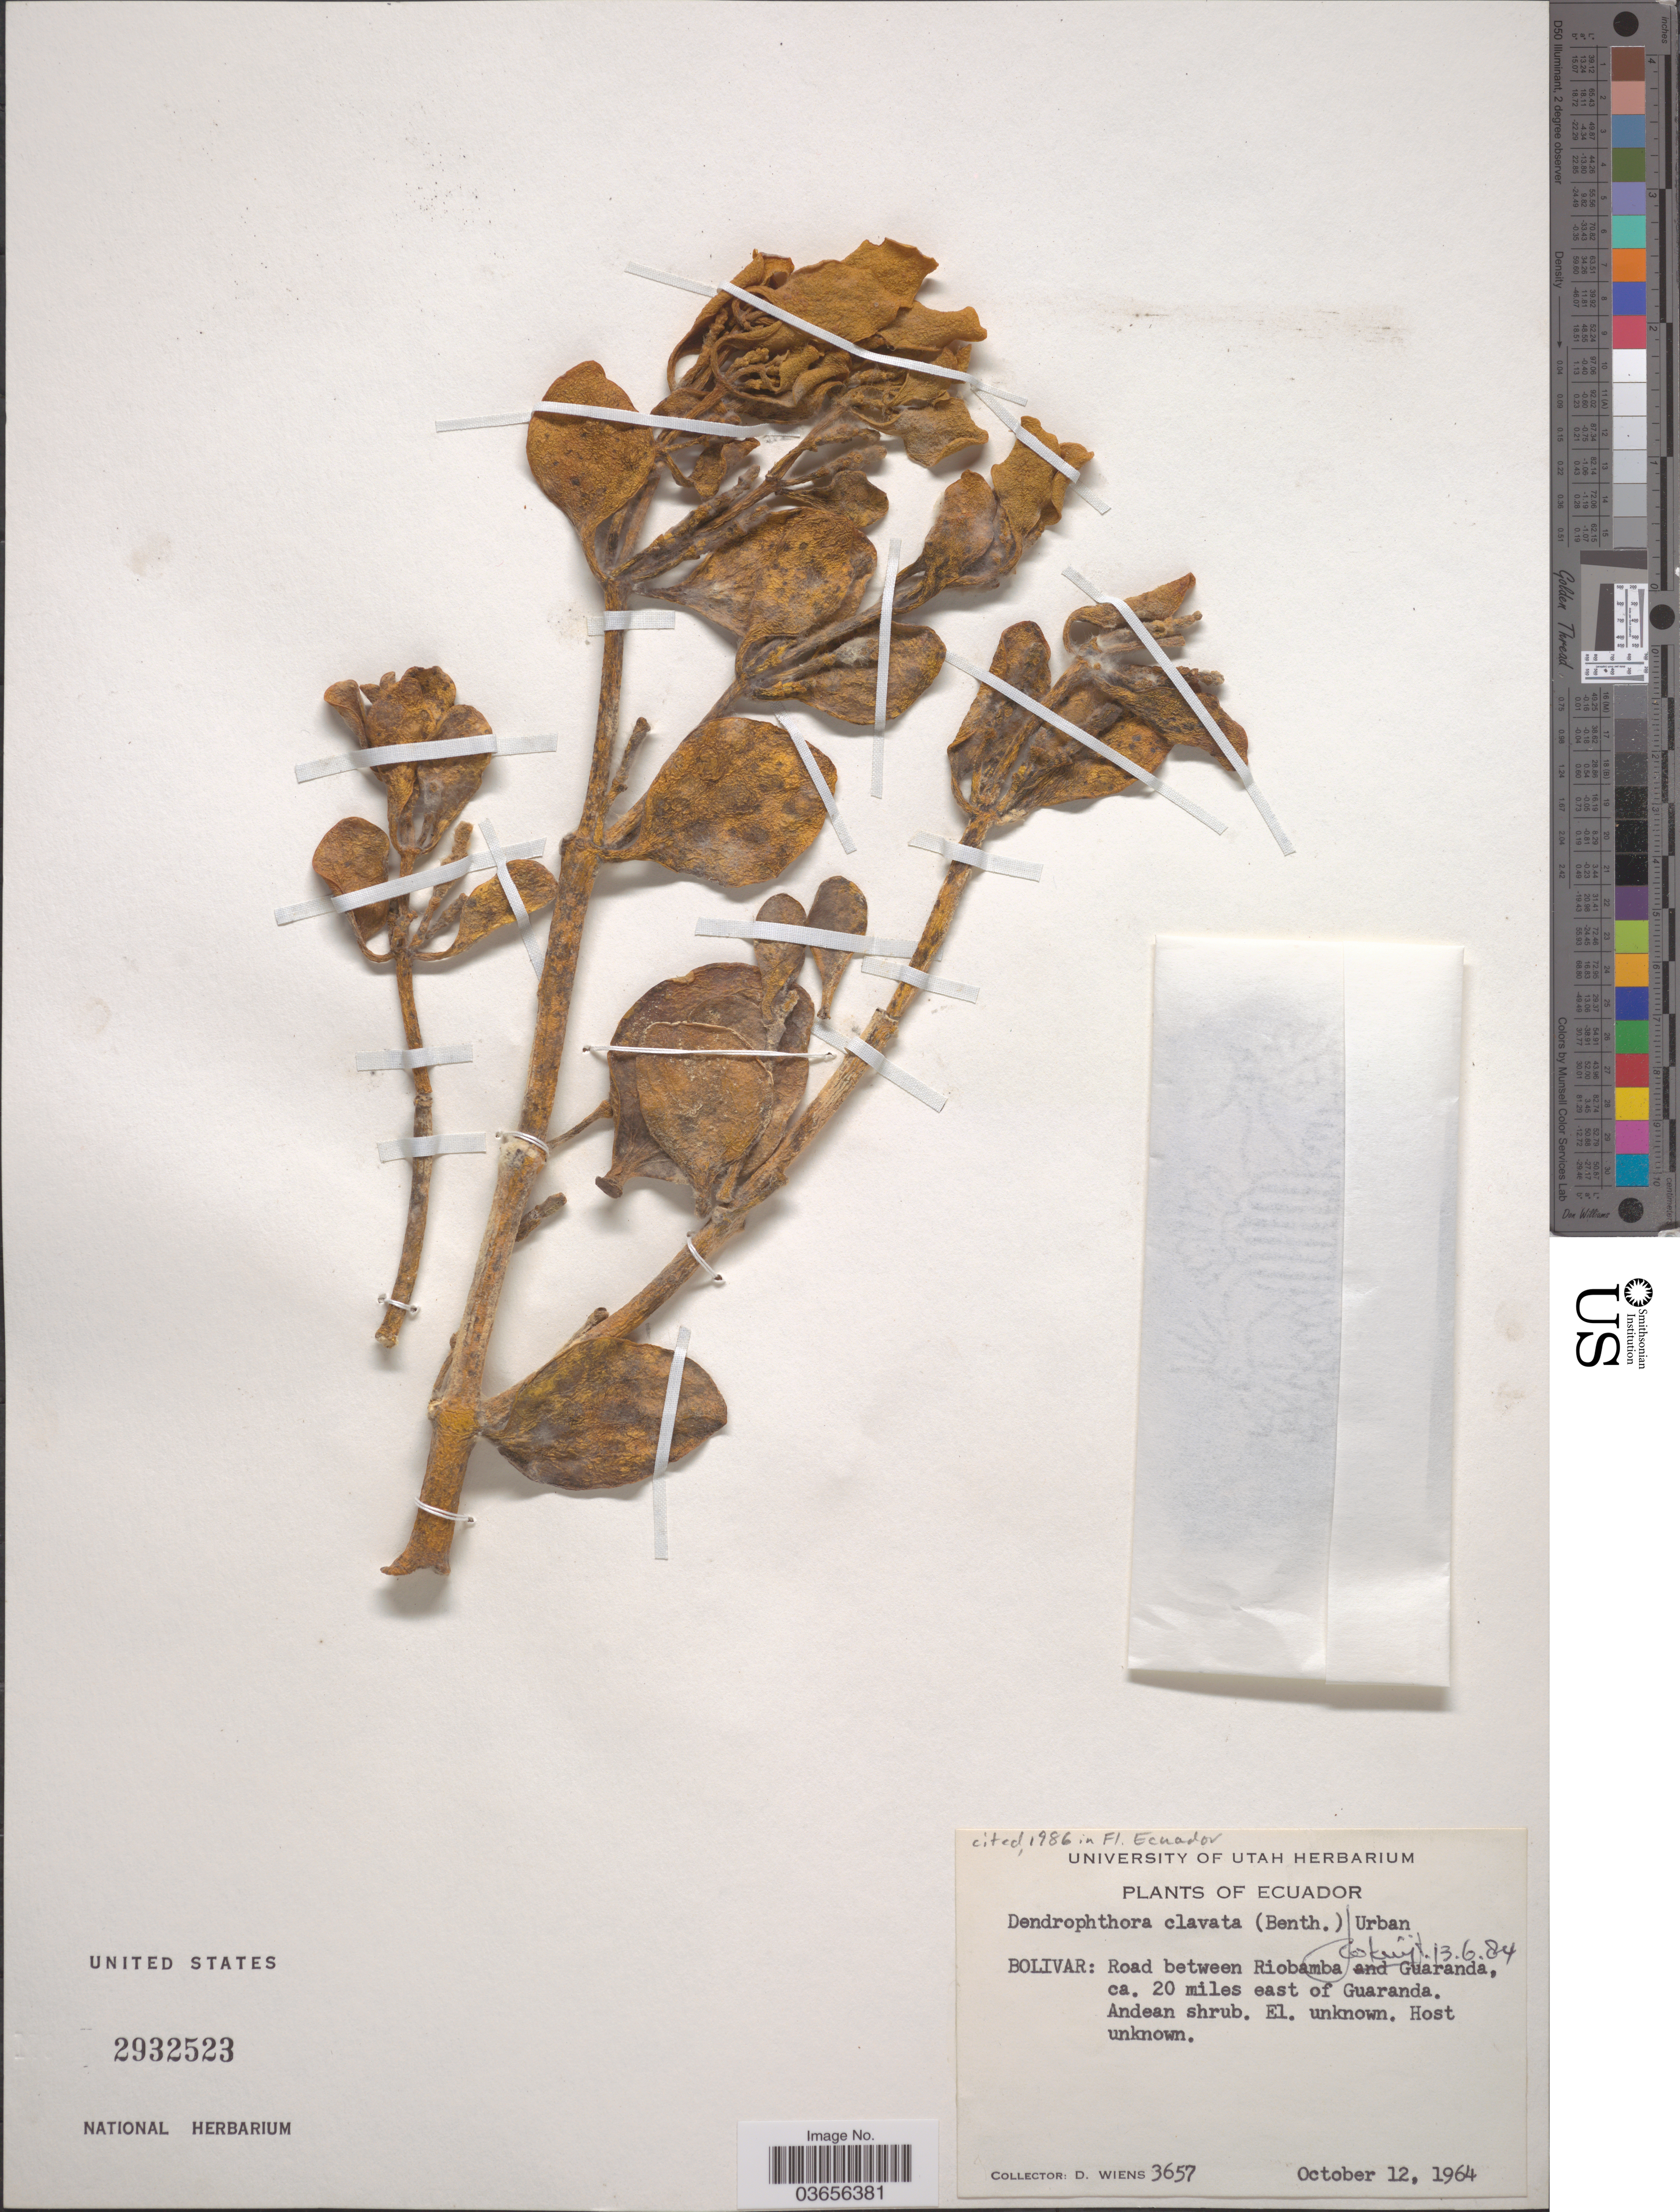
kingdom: Plantae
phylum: Tracheophyta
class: Magnoliopsida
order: Santalales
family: Viscaceae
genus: Dendrophthora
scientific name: Dendrophthora clavata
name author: (Benth.) Urb.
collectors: D. Wiens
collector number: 3657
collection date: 1964-10-12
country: Ecuador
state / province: Bolívar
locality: Road between Riobamba and Guaranda, ca. 20 miles east of Guaranda.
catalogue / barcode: US 2932523